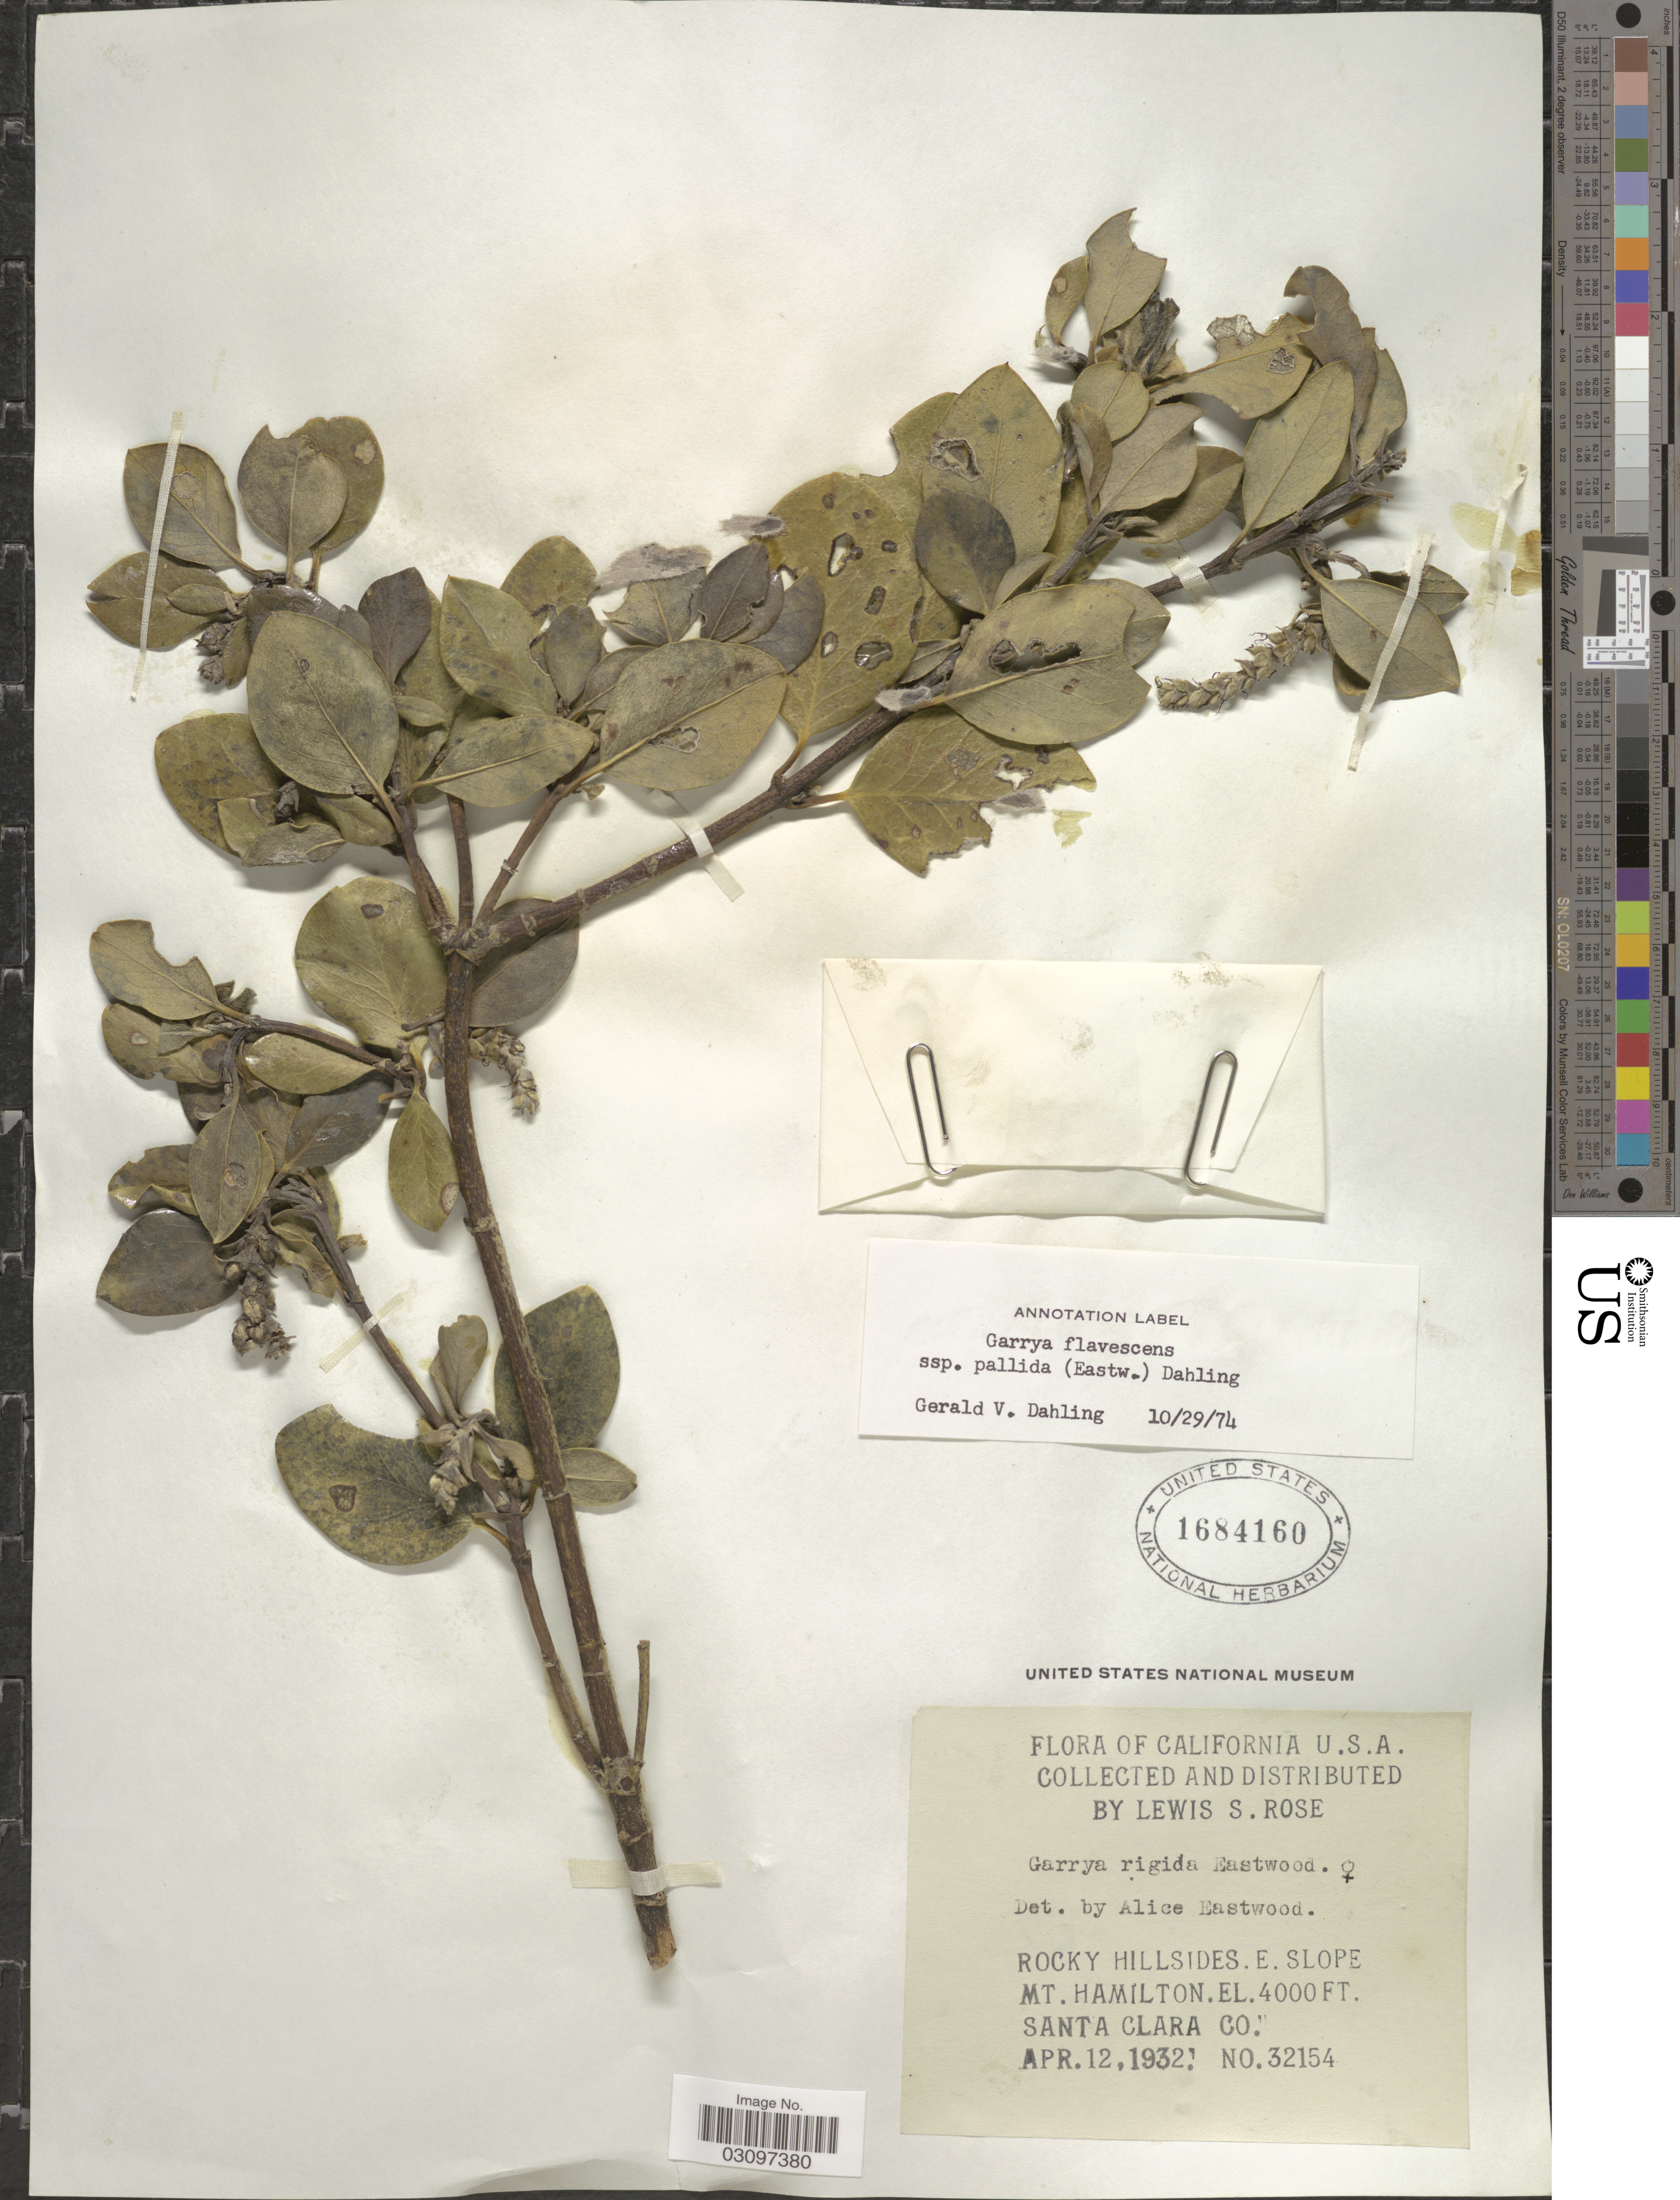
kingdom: Plantae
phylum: Tracheophyta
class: Magnoliopsida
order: Garryales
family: Garryaceae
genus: Garrya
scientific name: Garrya flavescens subsp. pallida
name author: (Eastw.) Bacig. ex Ewan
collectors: L. S. Rose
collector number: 32154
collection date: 1932-04-12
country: United States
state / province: California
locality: Rocky hillsides e. slope Mt. Hamilton. Santa Clara.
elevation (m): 1219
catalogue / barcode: US 1684160